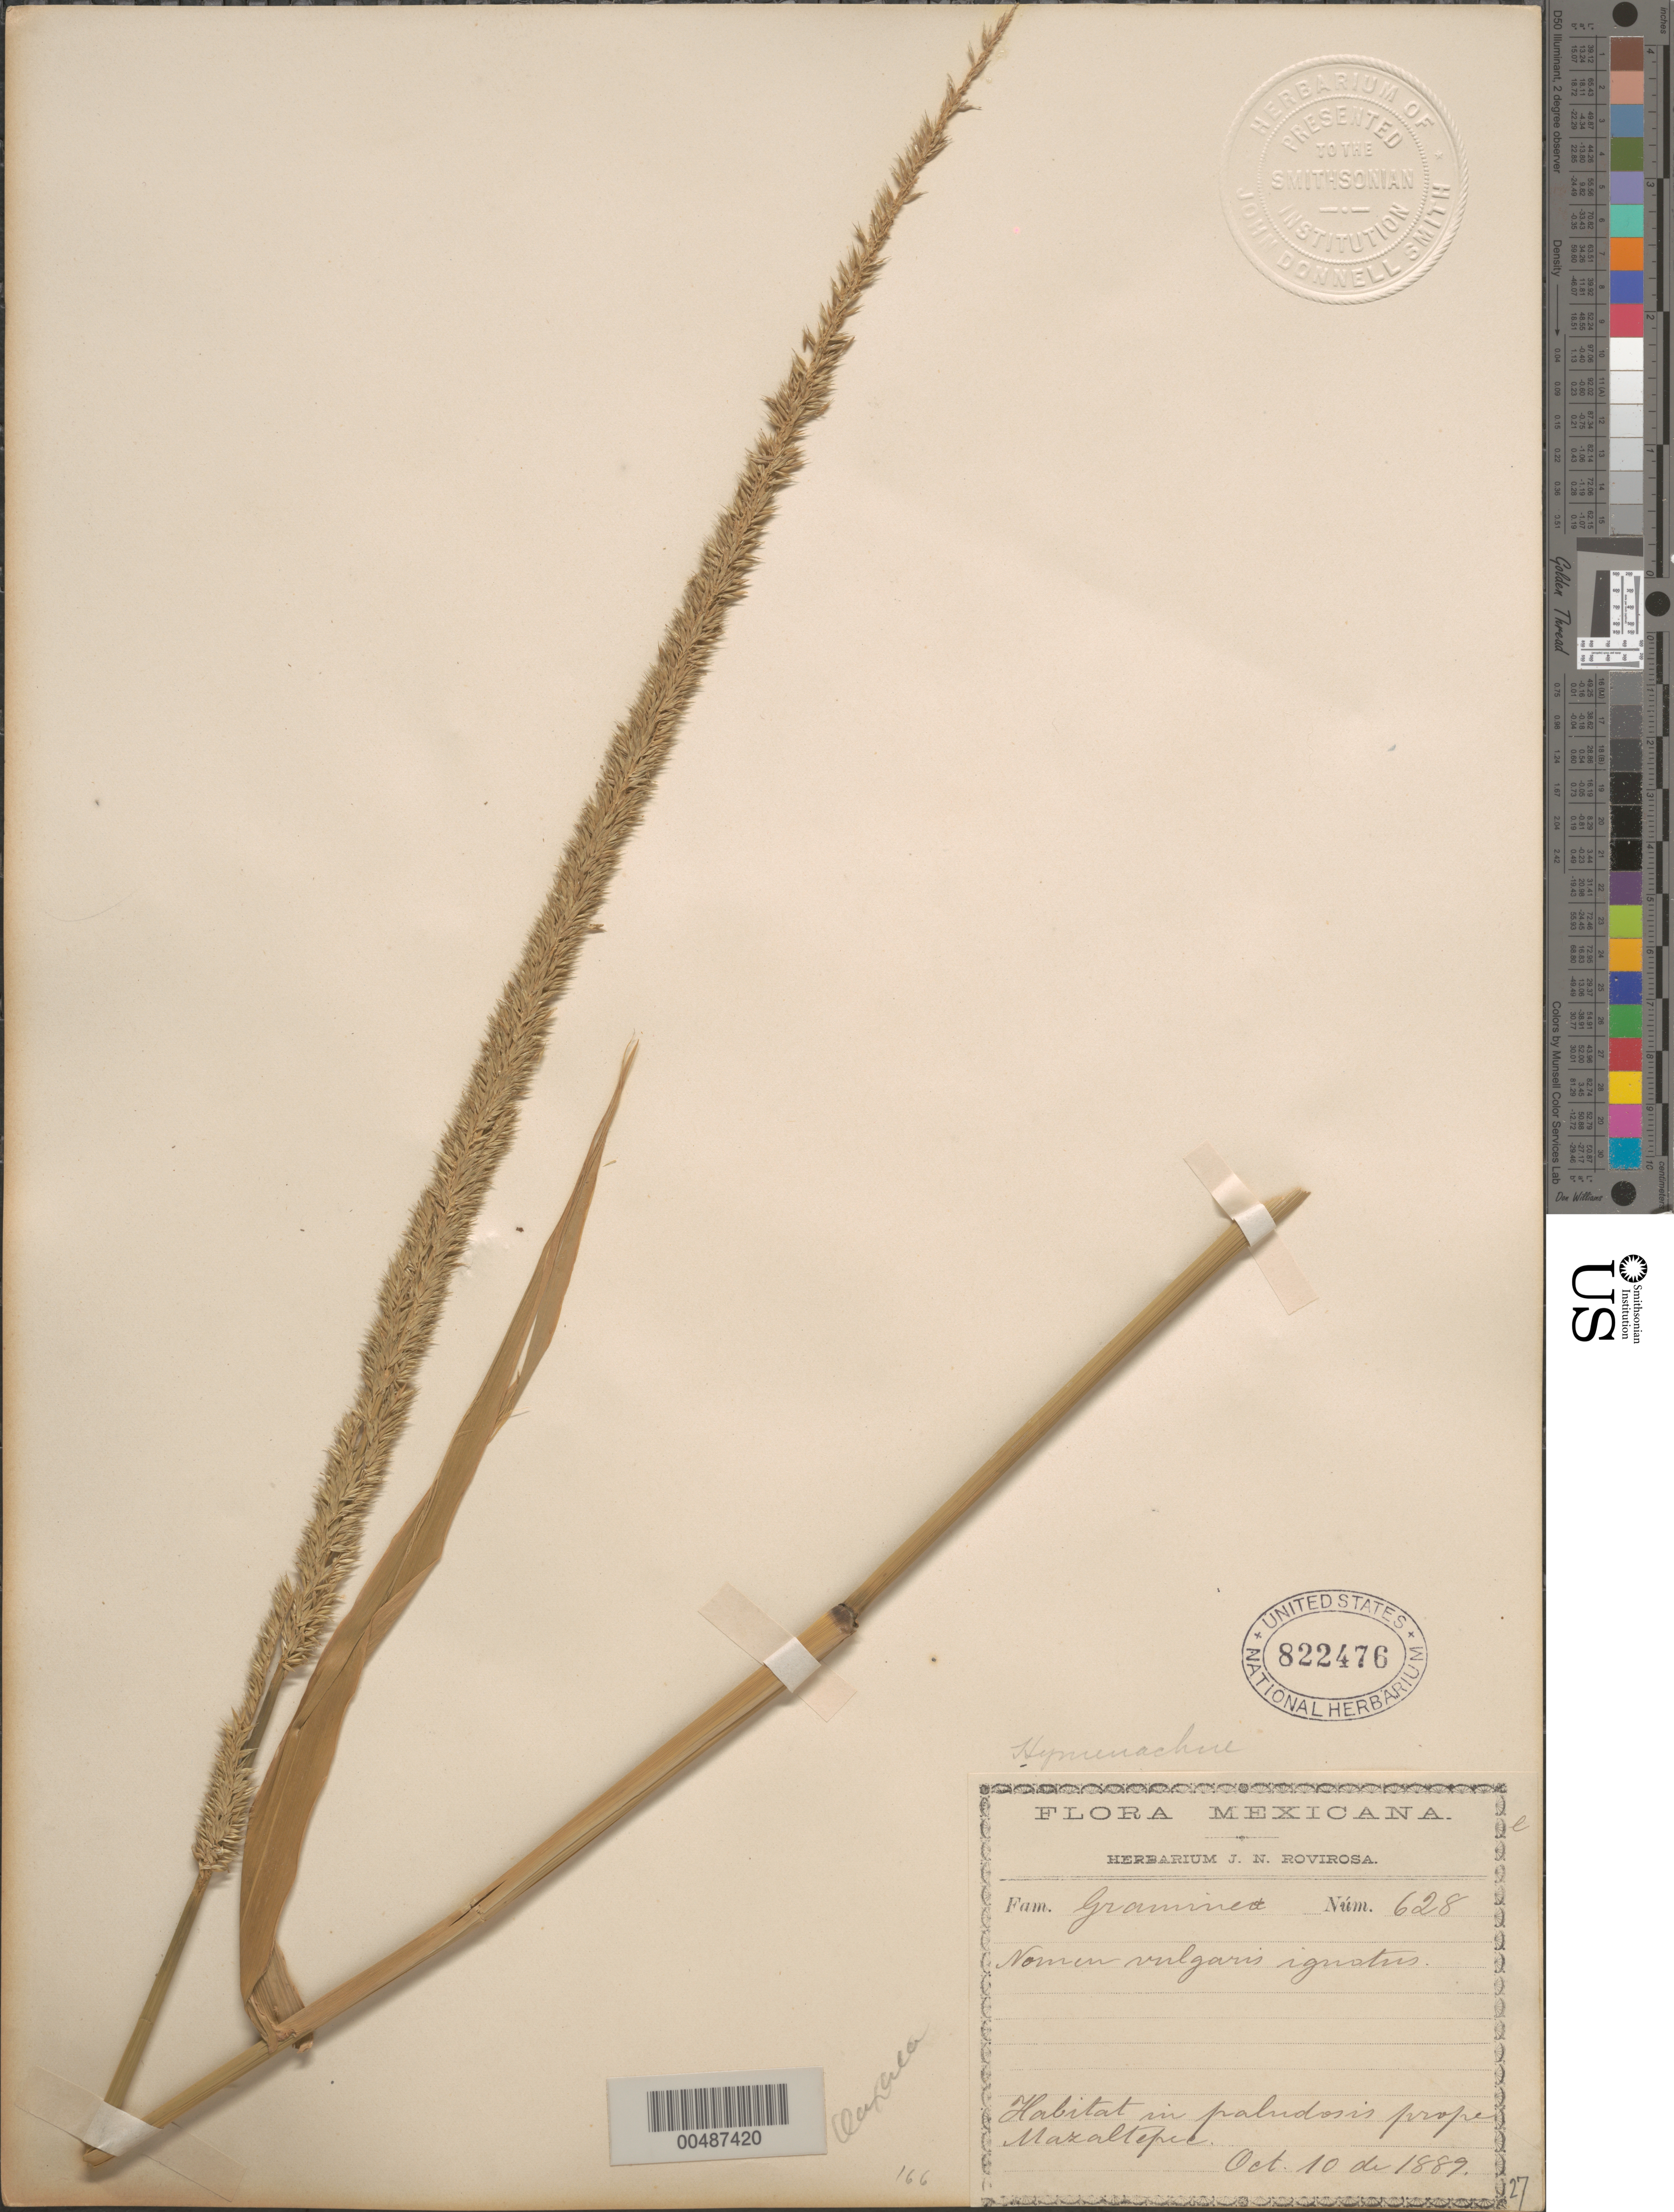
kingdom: Plantae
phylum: Tracheophyta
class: Liliopsida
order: Poales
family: Poaceae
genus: Hymenachne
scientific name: Hymenachne amplexicaulis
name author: (Rudge) Nees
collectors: J. N. Rovirosa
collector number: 628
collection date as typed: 10 Oct 1889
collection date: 1889-10-10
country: Mexico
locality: Near Mazaltepec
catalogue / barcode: US 822476